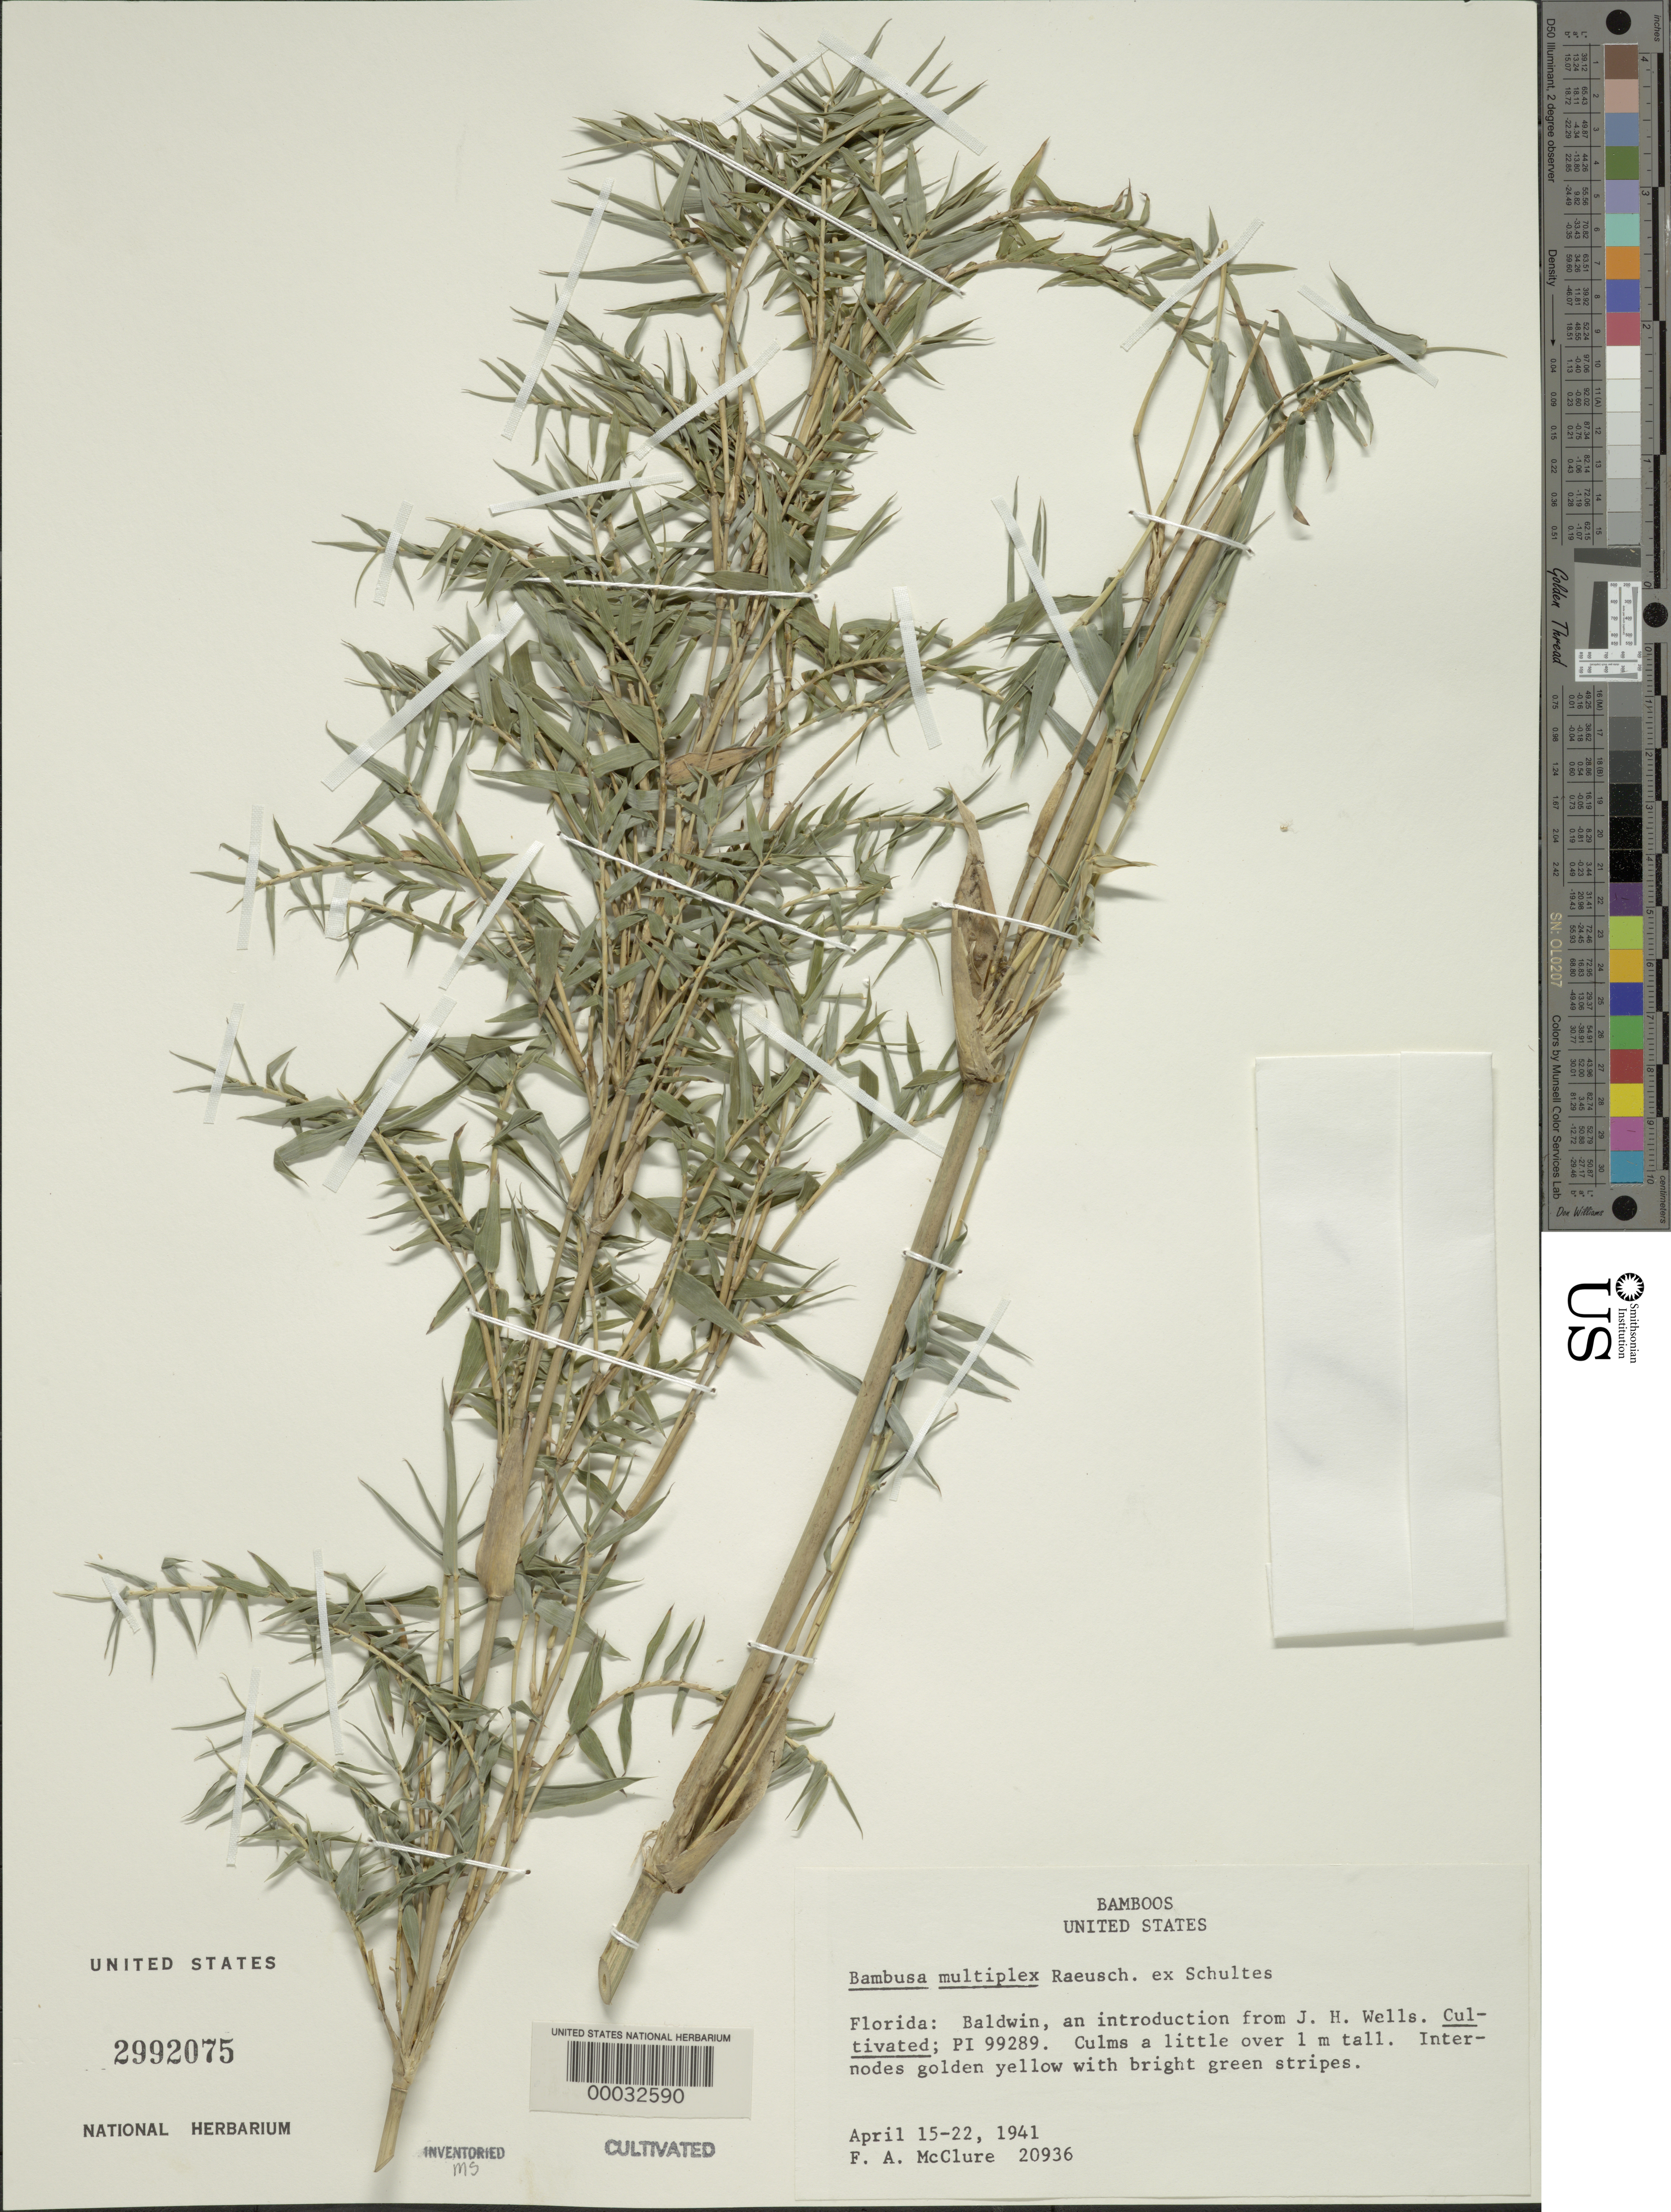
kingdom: Plantae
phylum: Tracheophyta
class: Liliopsida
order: Poales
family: Poaceae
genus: Bambusa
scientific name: Bambusa multiplex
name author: (Lour.) Raeusch. ex Schult. & Schult. f.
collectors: F. A. McClure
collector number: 20936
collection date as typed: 15 Apr 1941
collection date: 1941-04-15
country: United States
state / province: Florida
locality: U.s.d.a. plant introduction garden, coconut grove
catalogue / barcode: US 2992075